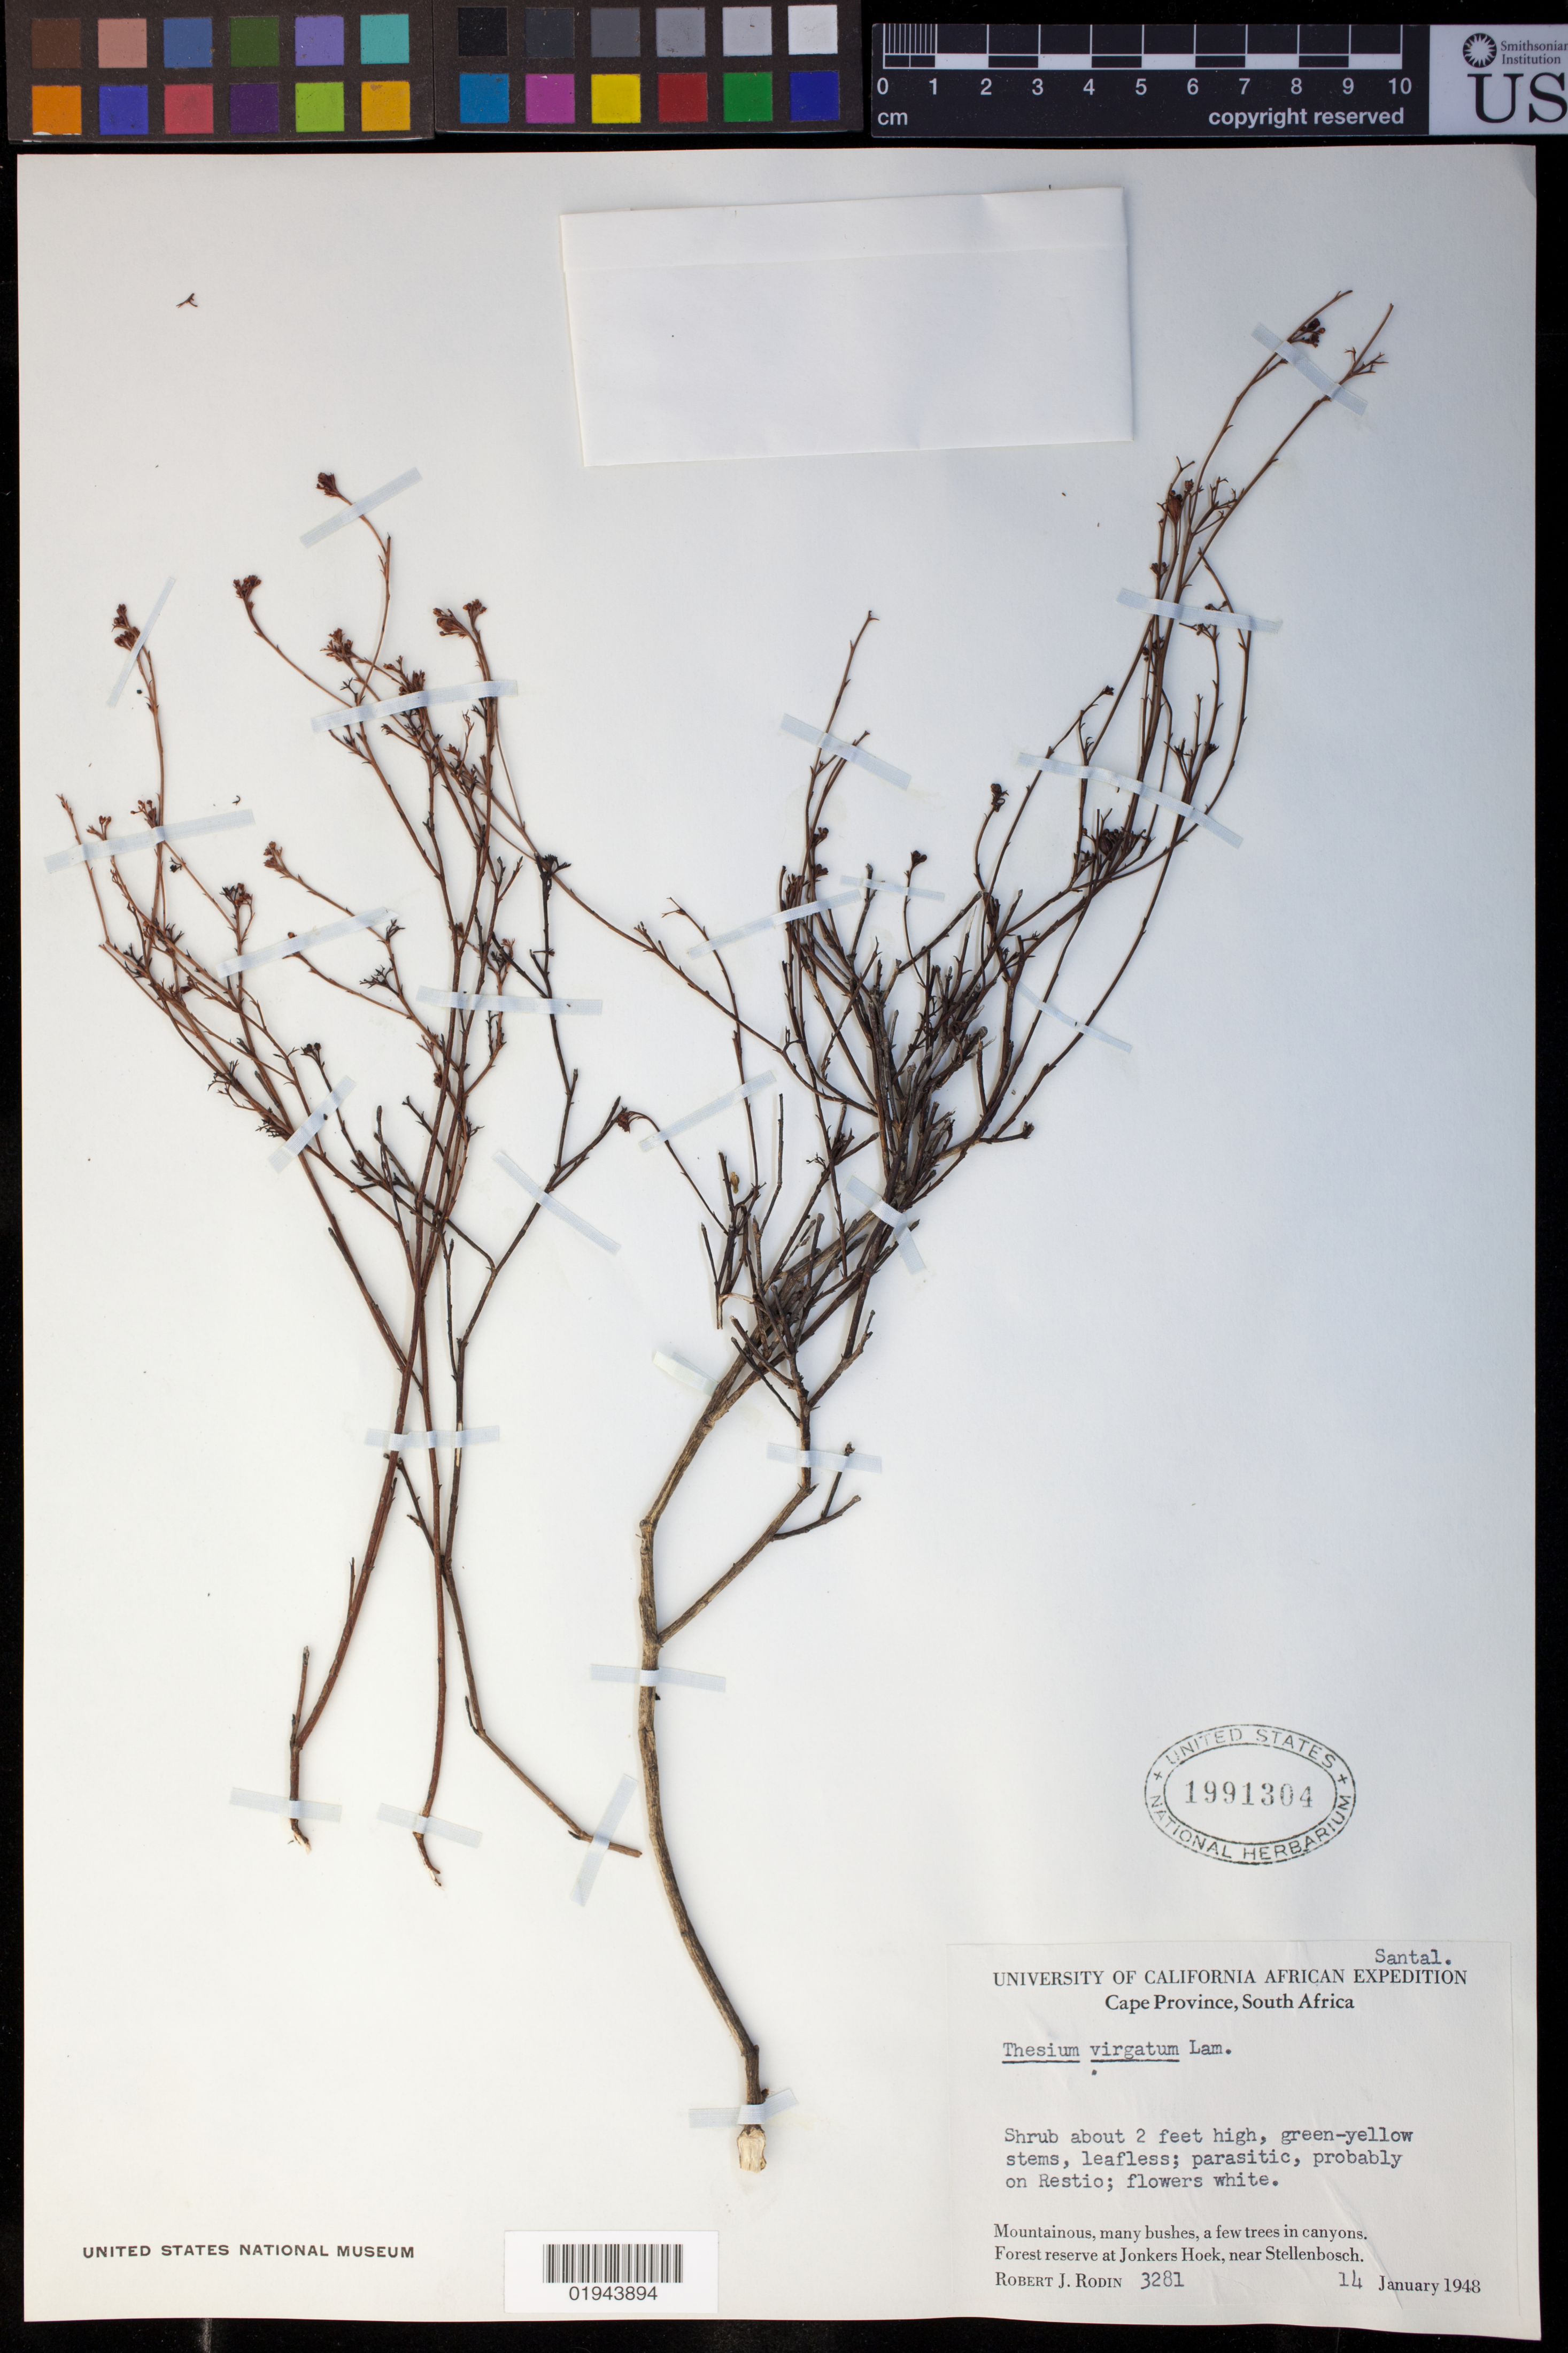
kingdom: Plantae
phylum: Tracheophyta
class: Magnoliopsida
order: Santalales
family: Thesiaceae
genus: Thesium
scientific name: Thesium virgatum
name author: Lam.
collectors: R. J. Rodin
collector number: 3281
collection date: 1948-01-14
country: South Africa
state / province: Western Cape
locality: Forest reserve at Jonkers Hock [Jonkershoek], near Stellenbosch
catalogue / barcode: US 1991304